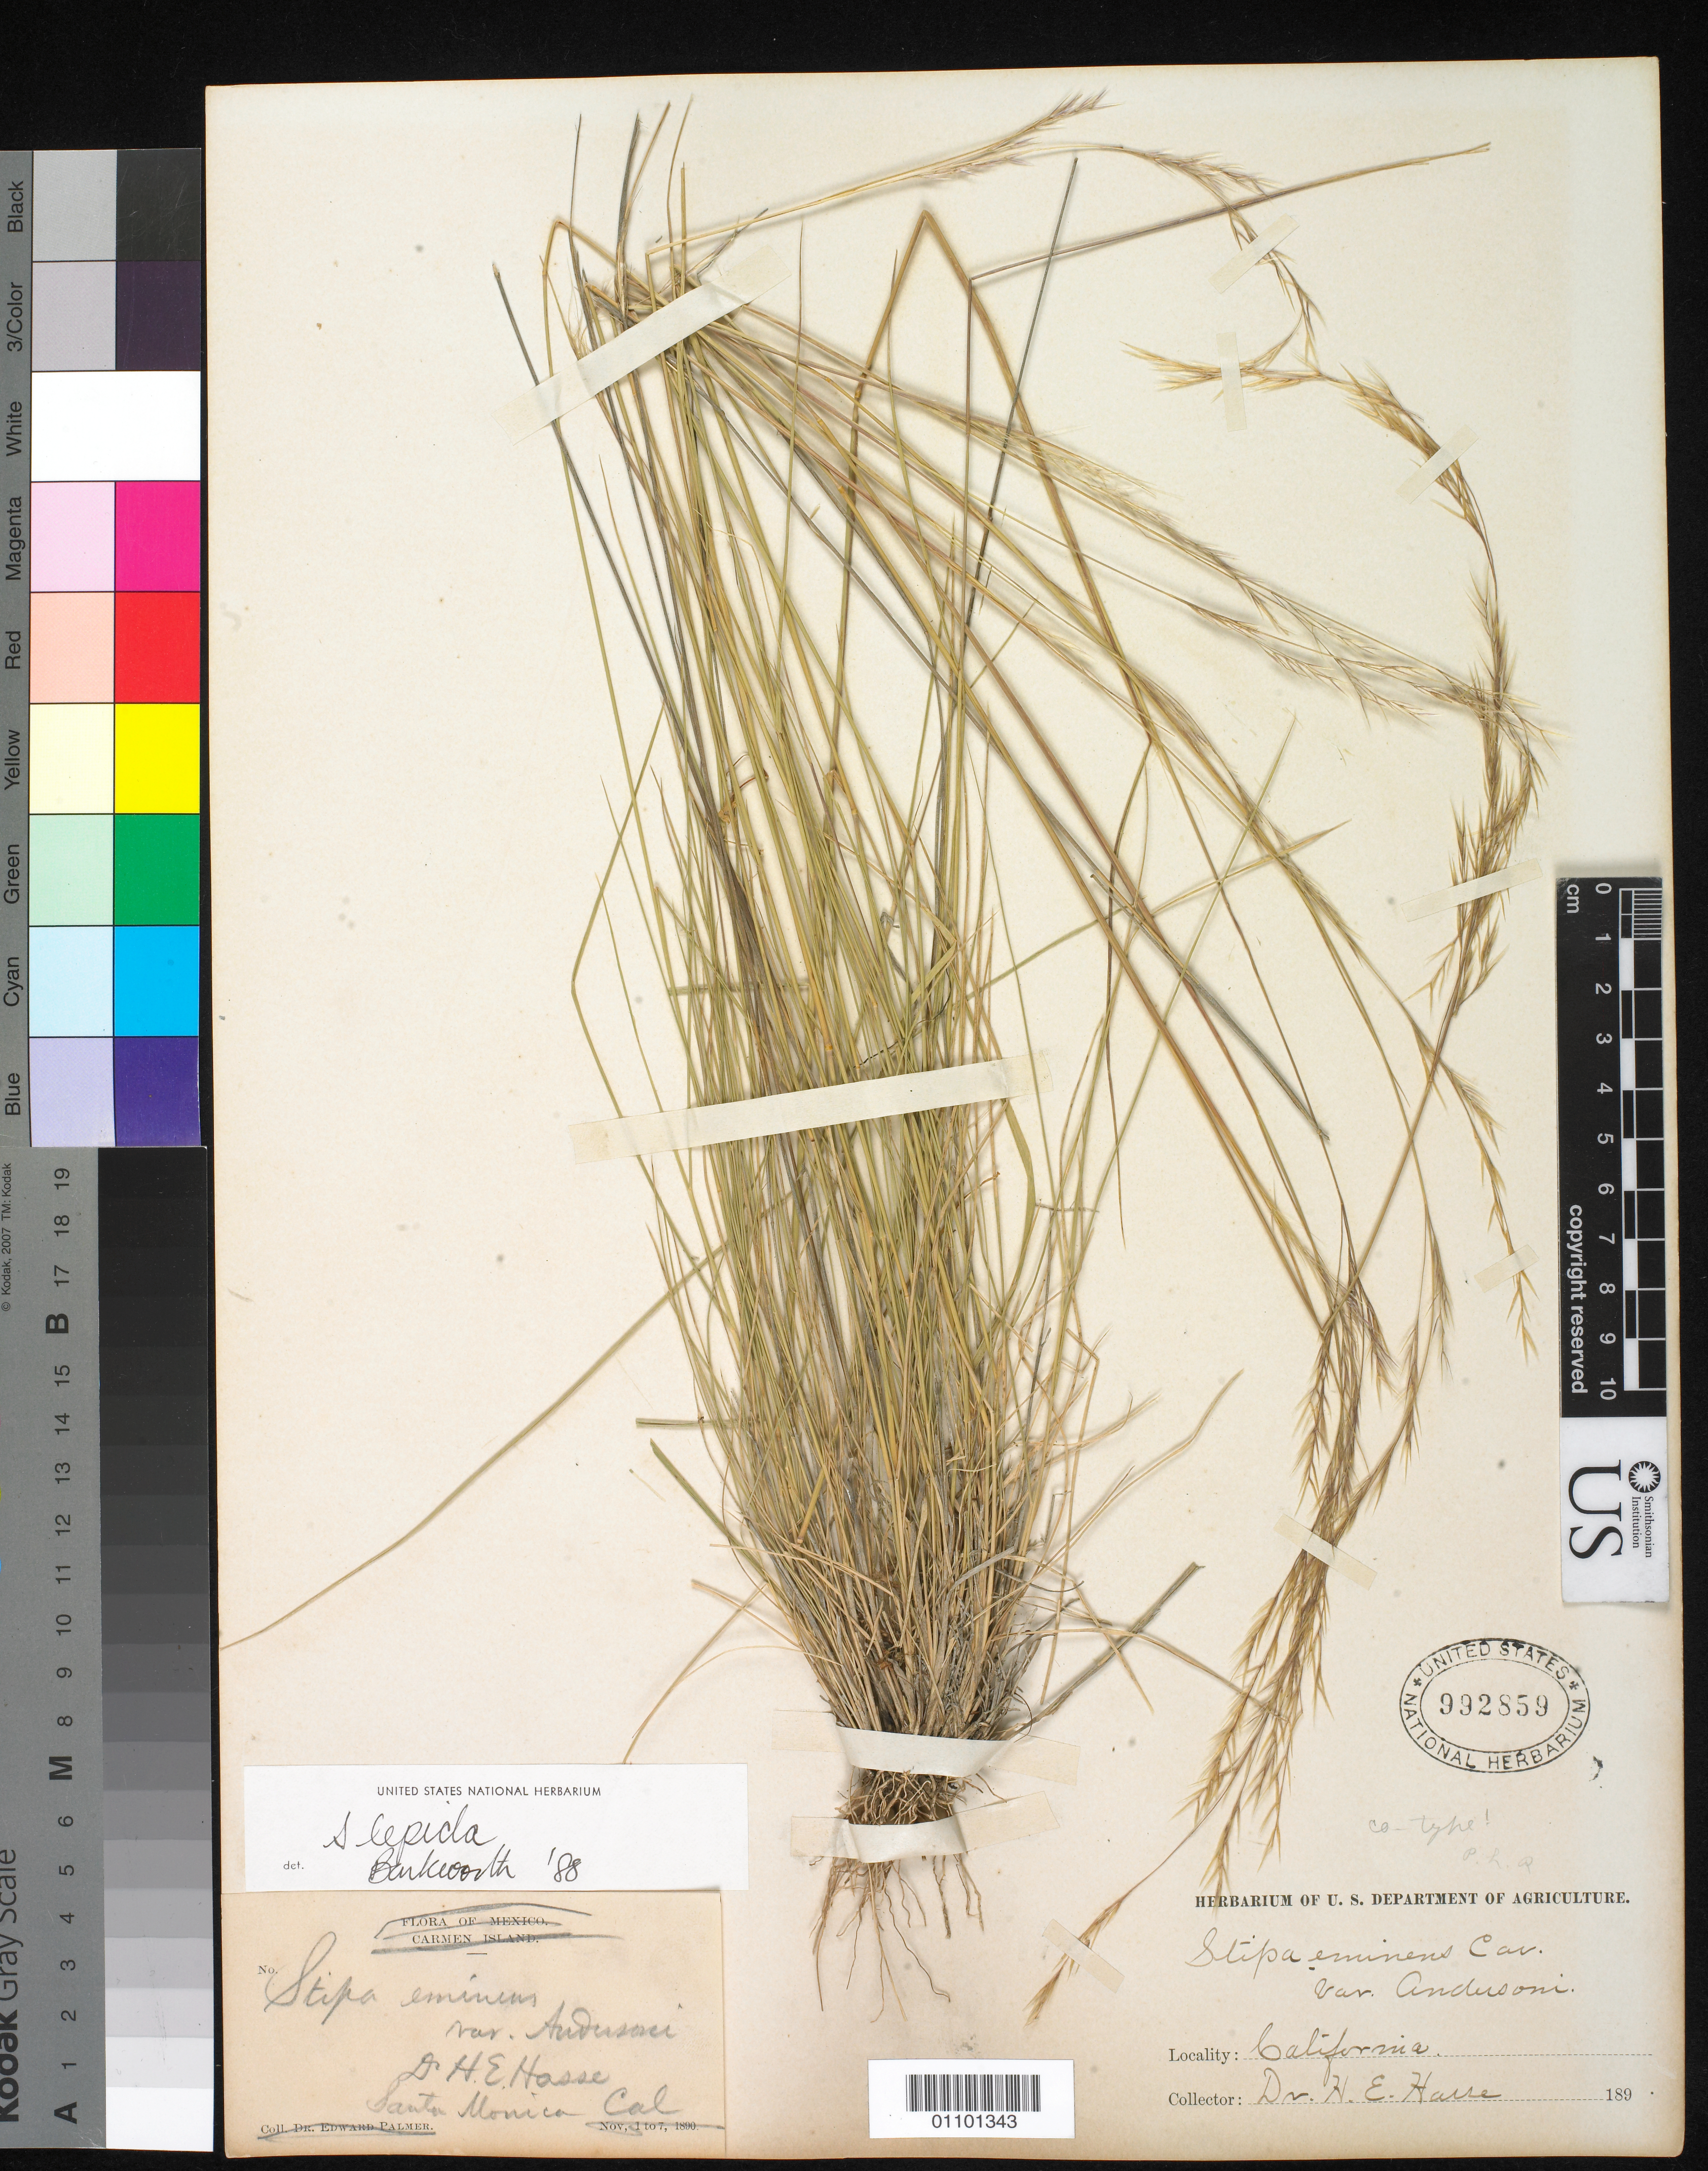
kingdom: Plantae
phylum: Tracheophyta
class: Liliopsida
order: Poales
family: Poaceae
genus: Stipa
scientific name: Stipa eminens var. andersonii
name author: Vasey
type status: Syntype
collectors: H. E. Hasse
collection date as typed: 189-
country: United States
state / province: California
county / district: Los Angeles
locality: Santa Monica.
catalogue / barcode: US 992859